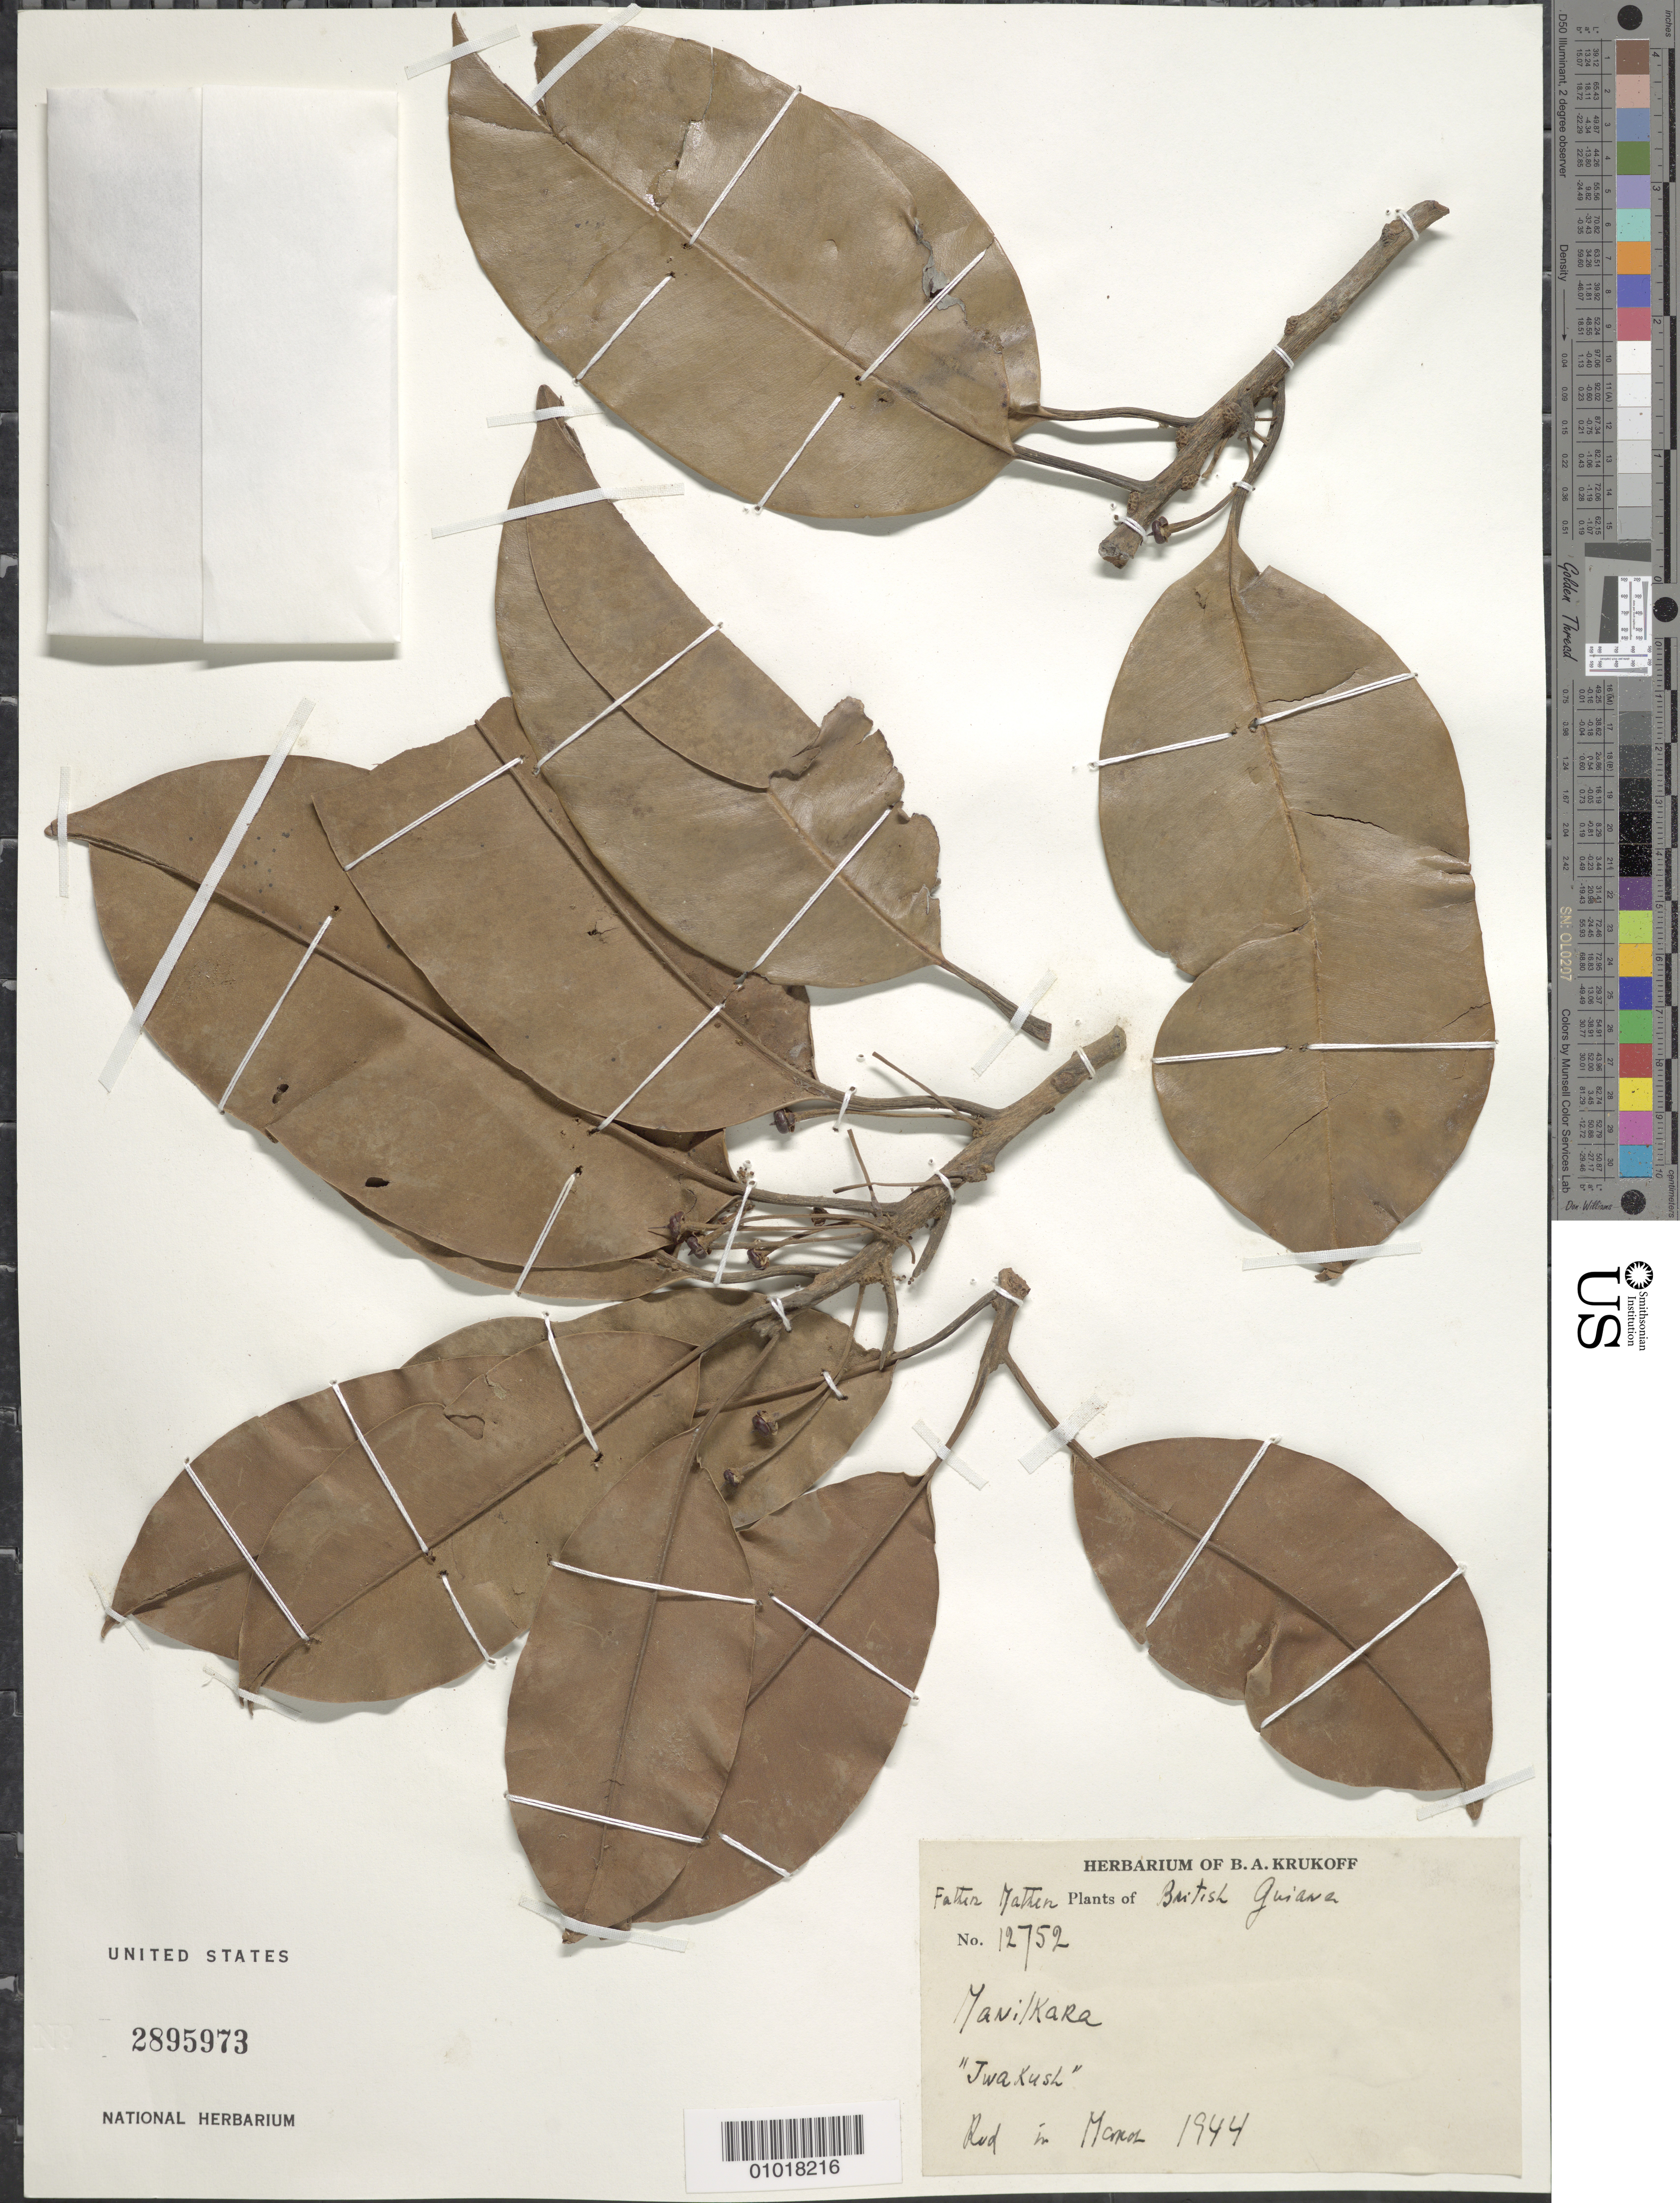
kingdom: Plantae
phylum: Tracheophyta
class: Magnoliopsida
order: Ericales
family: Sapotaceae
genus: Manilkara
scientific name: Manilkara sp.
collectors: B. A. Krukoff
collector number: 12752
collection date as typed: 1944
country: Guyana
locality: Rud in Marol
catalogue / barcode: US 2895973